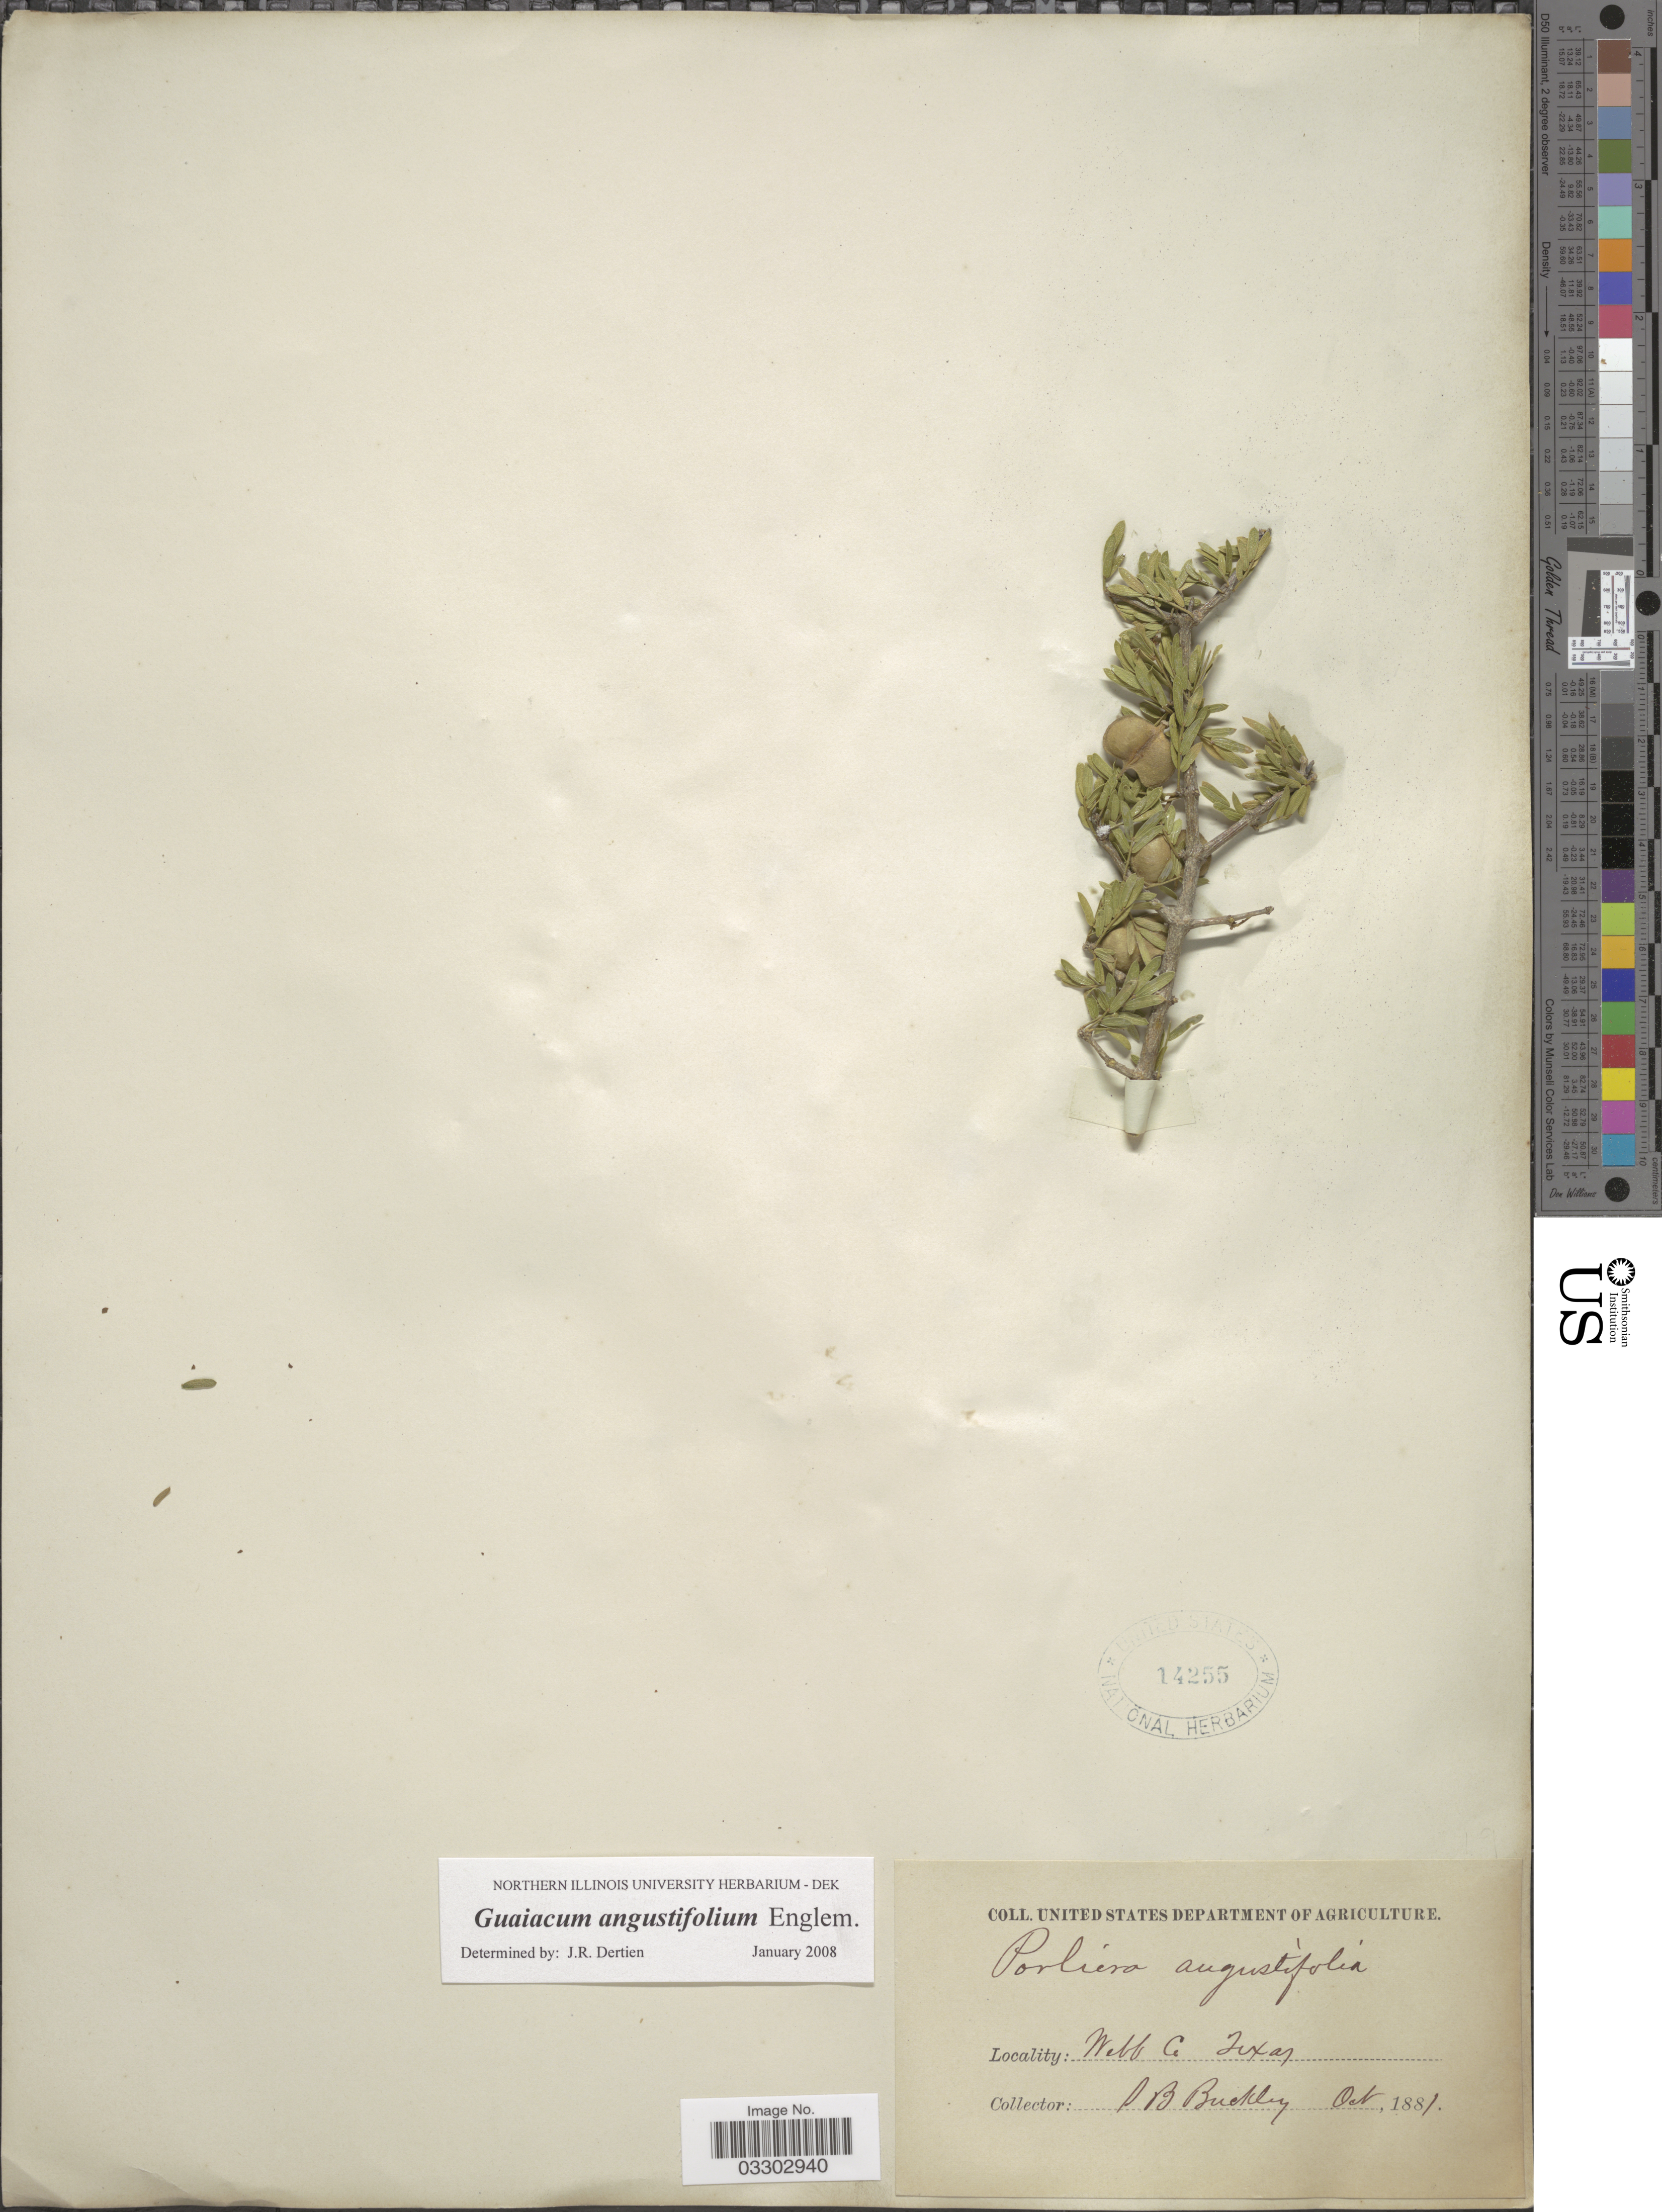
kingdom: Plantae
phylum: Tracheophyta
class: Magnoliopsida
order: Zygophyllales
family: Zygophyllaceae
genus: Guaiacum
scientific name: Guaiacum angustifolium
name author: Engelm.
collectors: S. B. Buckley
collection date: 1881-10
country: United States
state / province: Texas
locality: Webb Co.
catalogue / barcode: US 14255